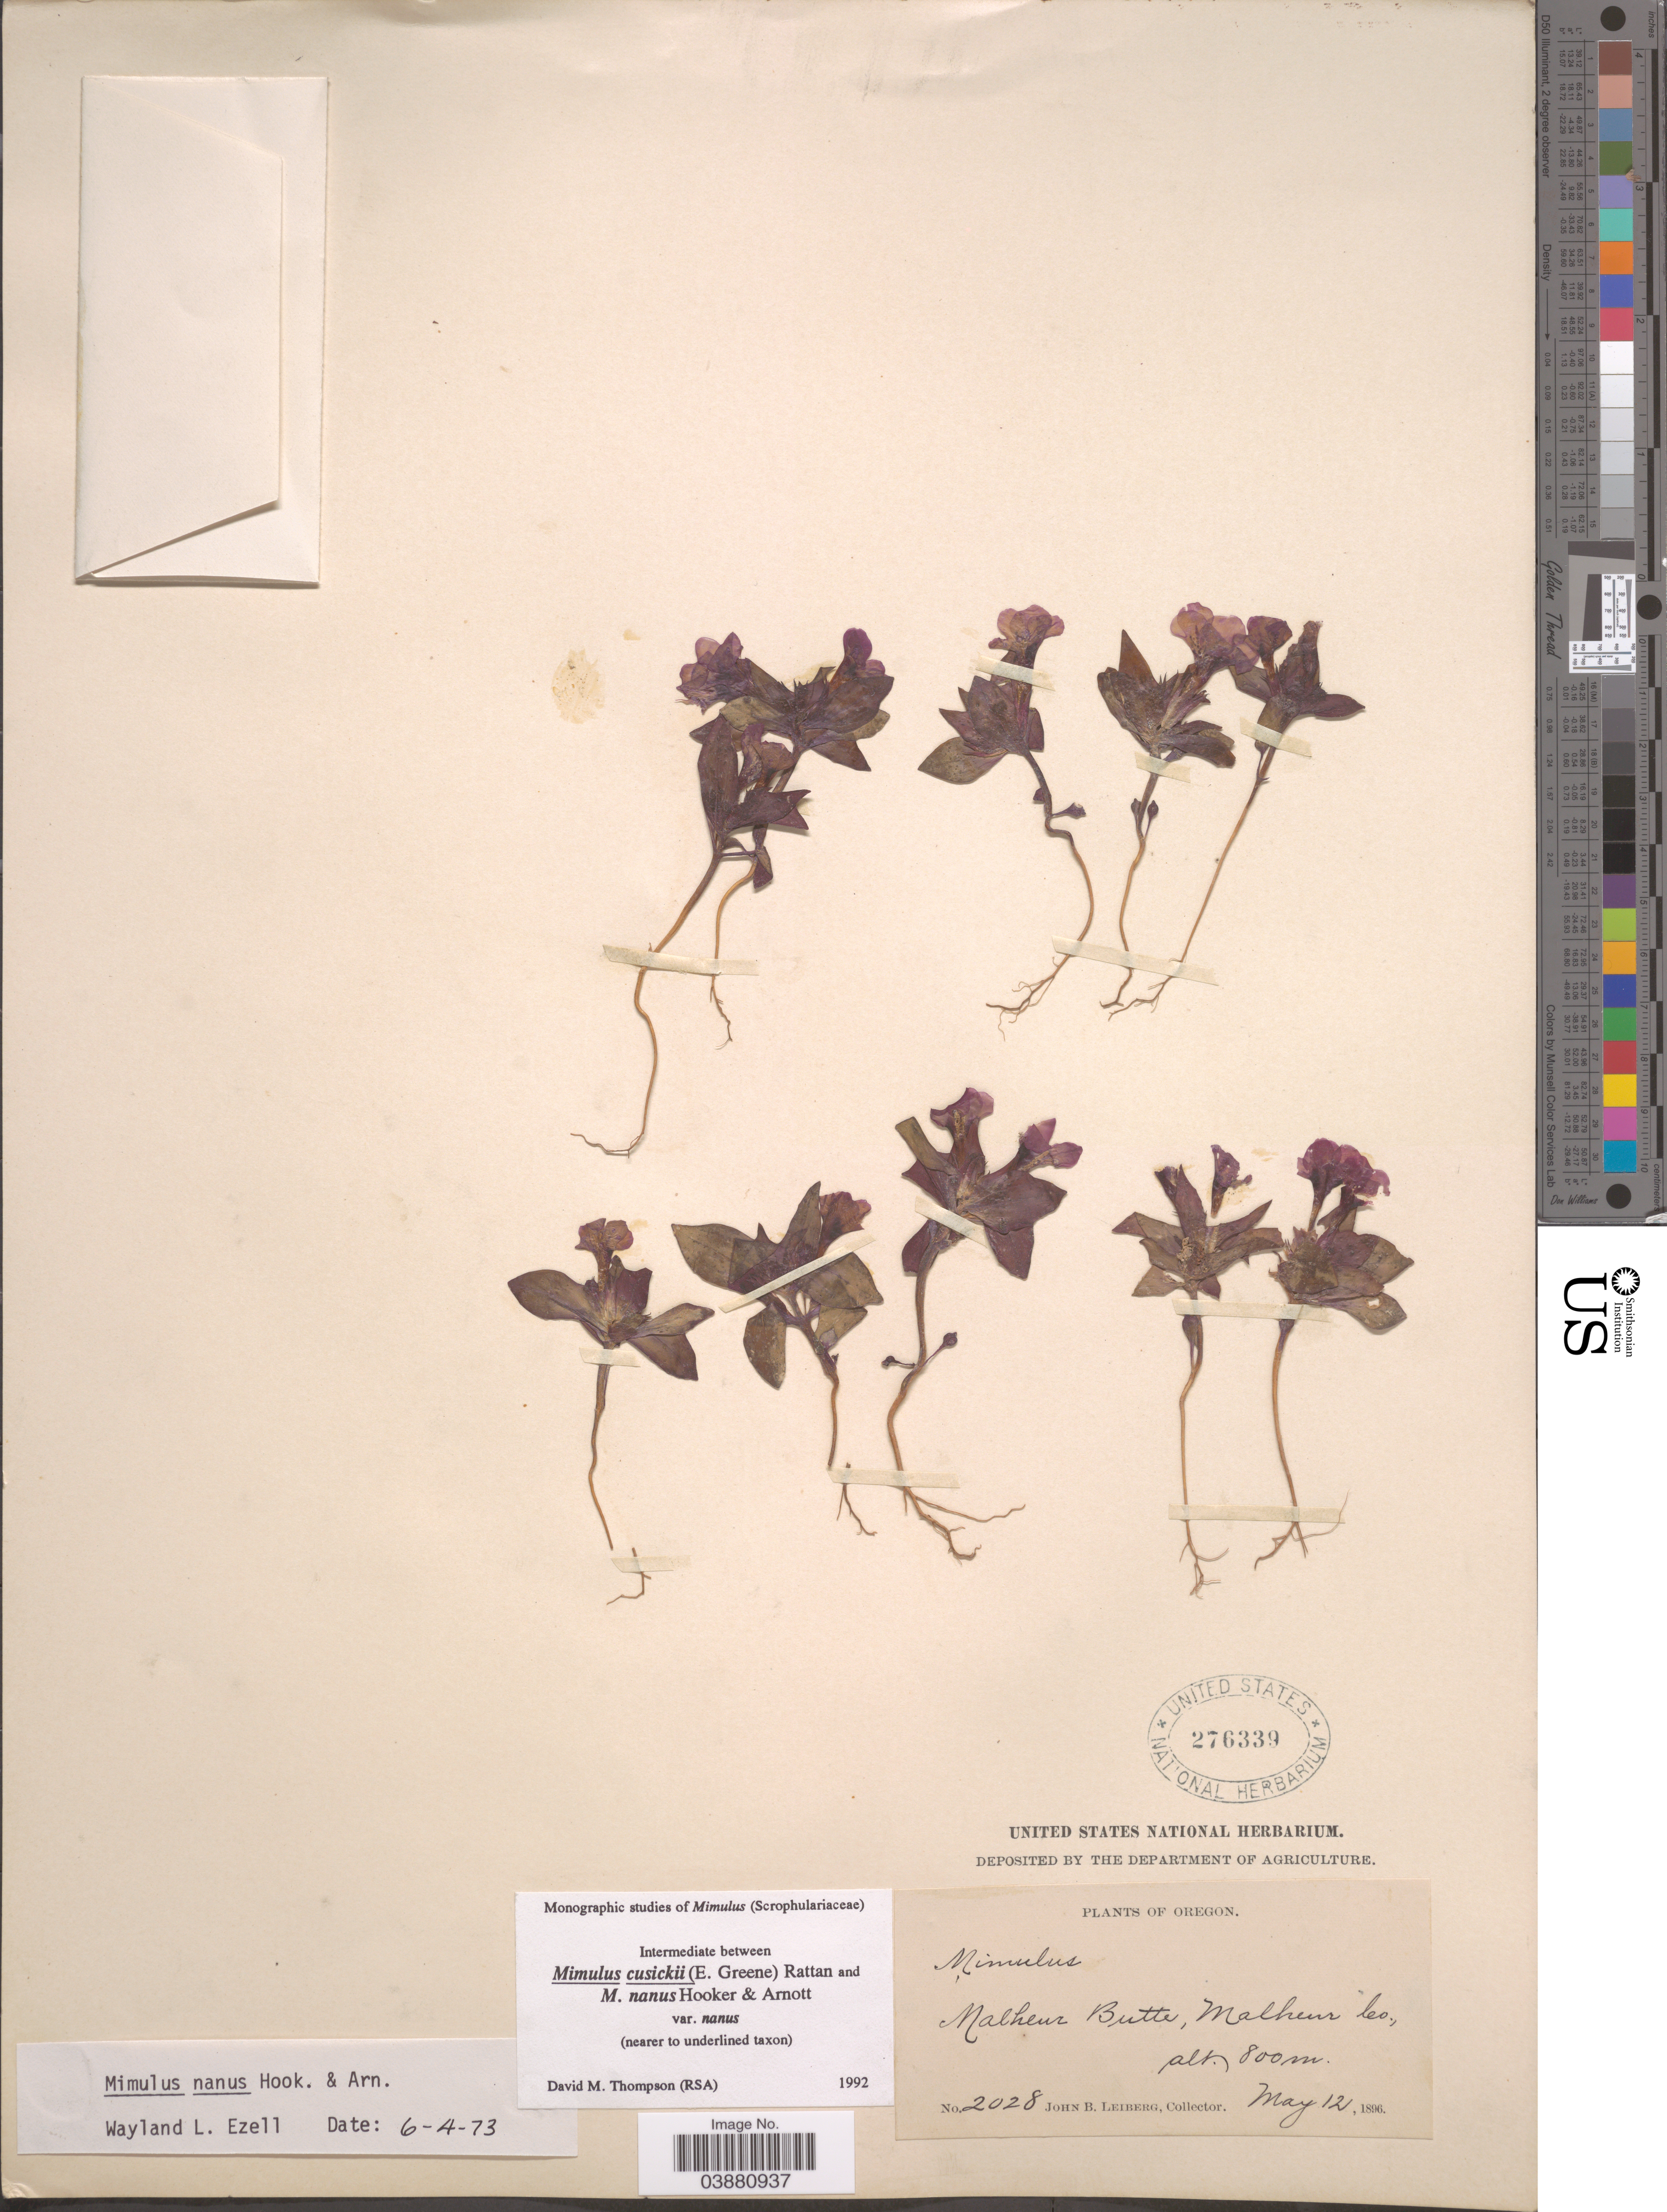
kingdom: Plantae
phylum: Tracheophyta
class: Magnoliopsida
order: Lamiales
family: Phrymaceae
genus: Mimulus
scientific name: Mimulus cusickii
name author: (Greene) Piper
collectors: J. B. Leiberg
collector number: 2028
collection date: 1896-05-12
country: United States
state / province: Oregon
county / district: Malheur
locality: Malheur Butte, Malheur Co.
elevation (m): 800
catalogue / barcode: US 276339